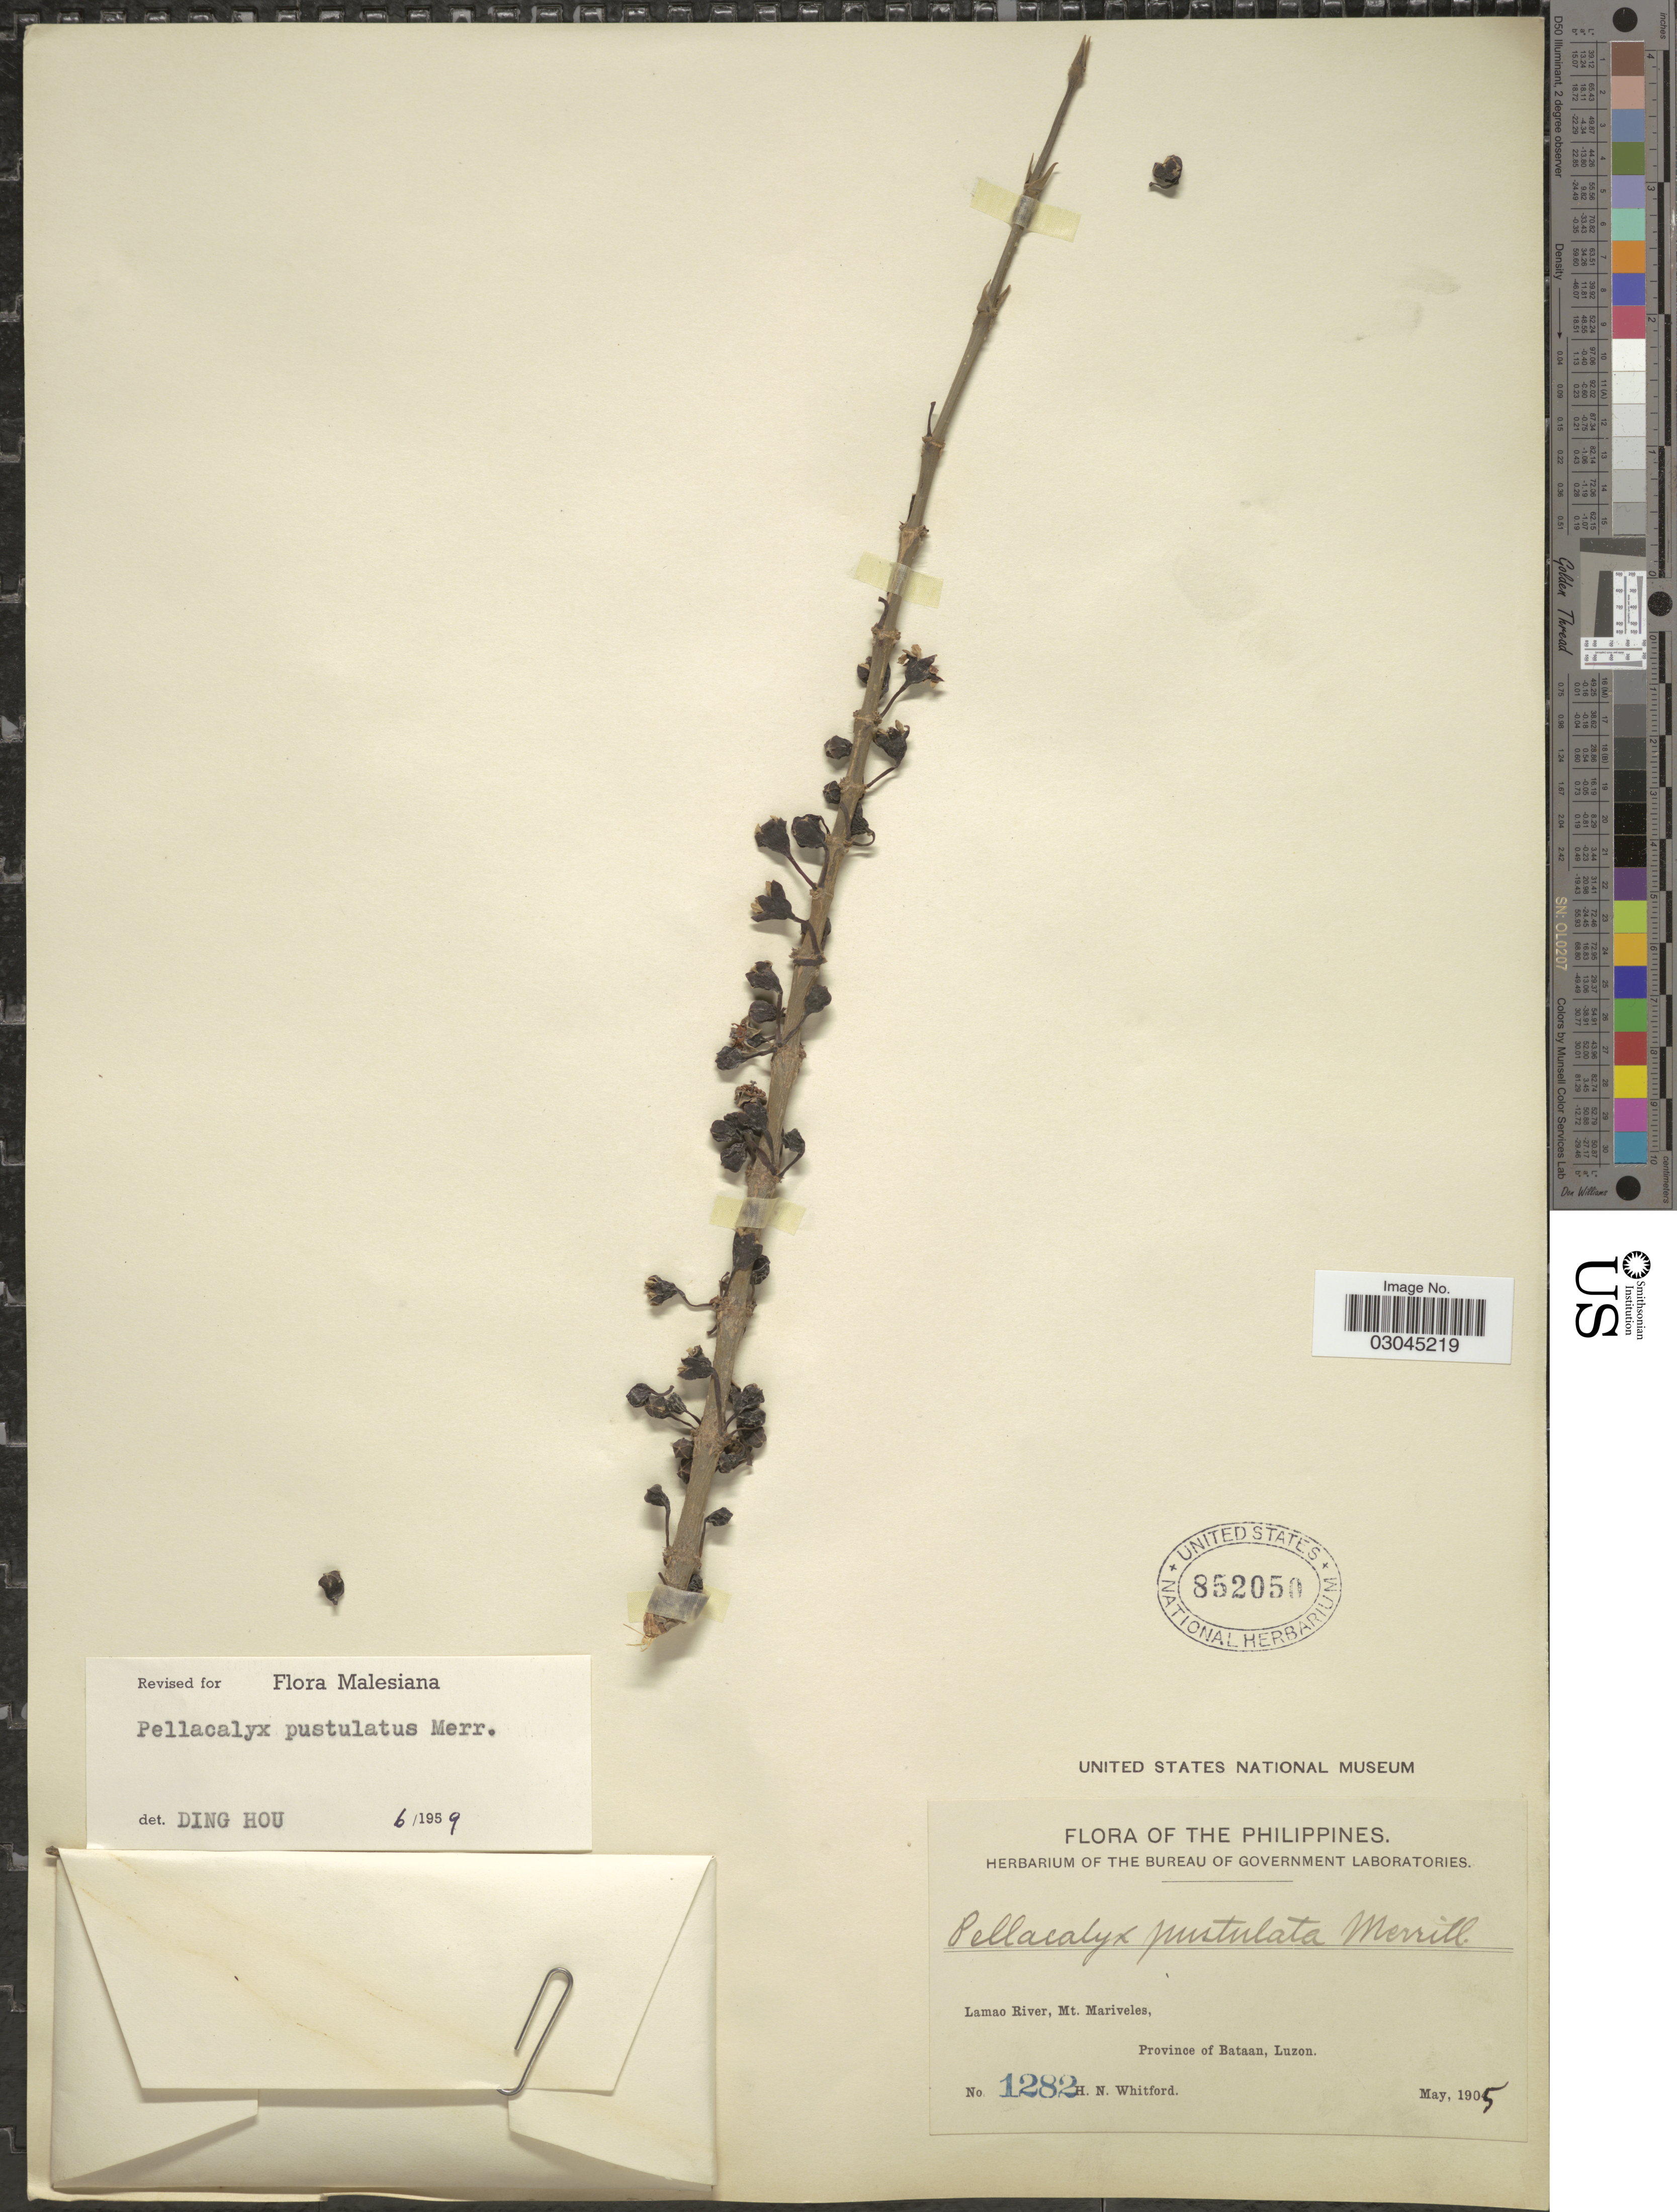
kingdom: Plantae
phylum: Tracheophyta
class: Magnoliopsida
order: Malpighiales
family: Rhizophoraceae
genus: Pellacalyx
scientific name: Pellacalyx pustulata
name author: Merr.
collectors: H. N. Whitford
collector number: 1282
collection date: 1905-05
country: Philippines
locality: Lamao River, Mt. Mariveles, Province of Bataan, Luzon.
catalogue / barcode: US 852050